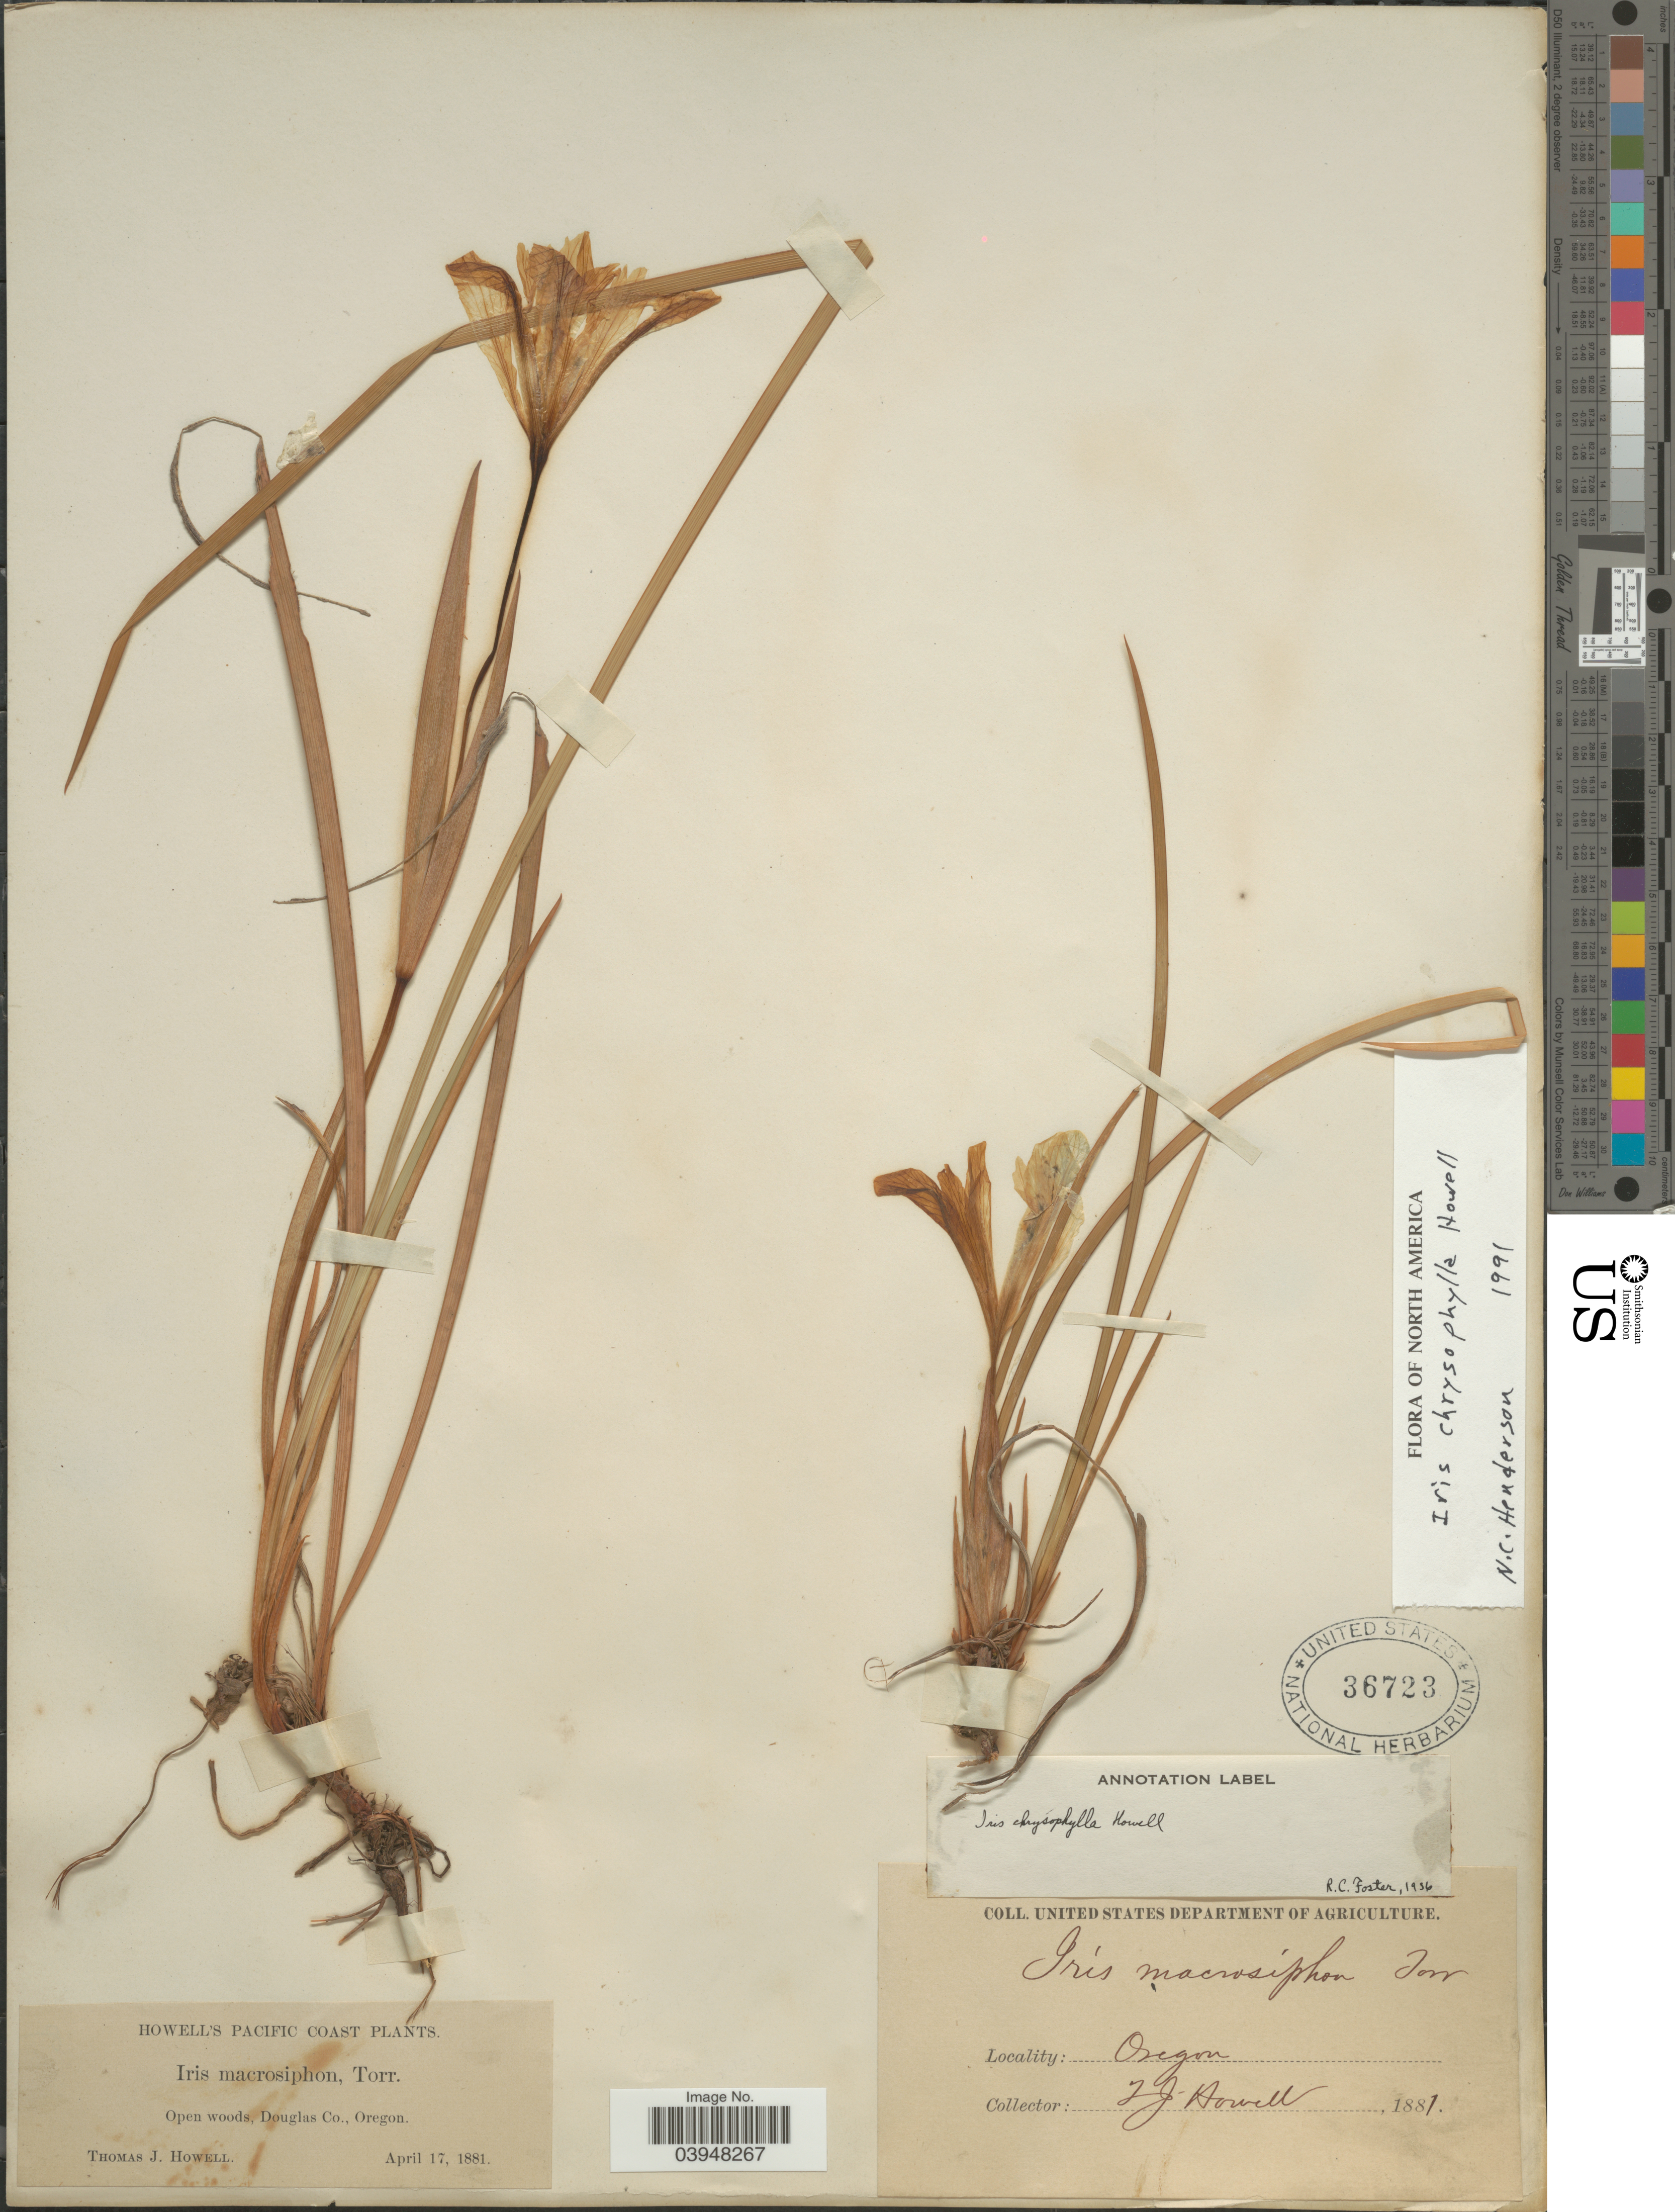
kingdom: Plantae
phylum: Tracheophyta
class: Liliopsida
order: Asparagales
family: Iridaceae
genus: Iris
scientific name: Iris chrysophylla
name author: Howell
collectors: T. J. Howell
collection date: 1881-04-17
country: United States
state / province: Oregon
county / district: Douglas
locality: Pacific Coast. Open woods, Douglas Co.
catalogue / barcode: US 36723